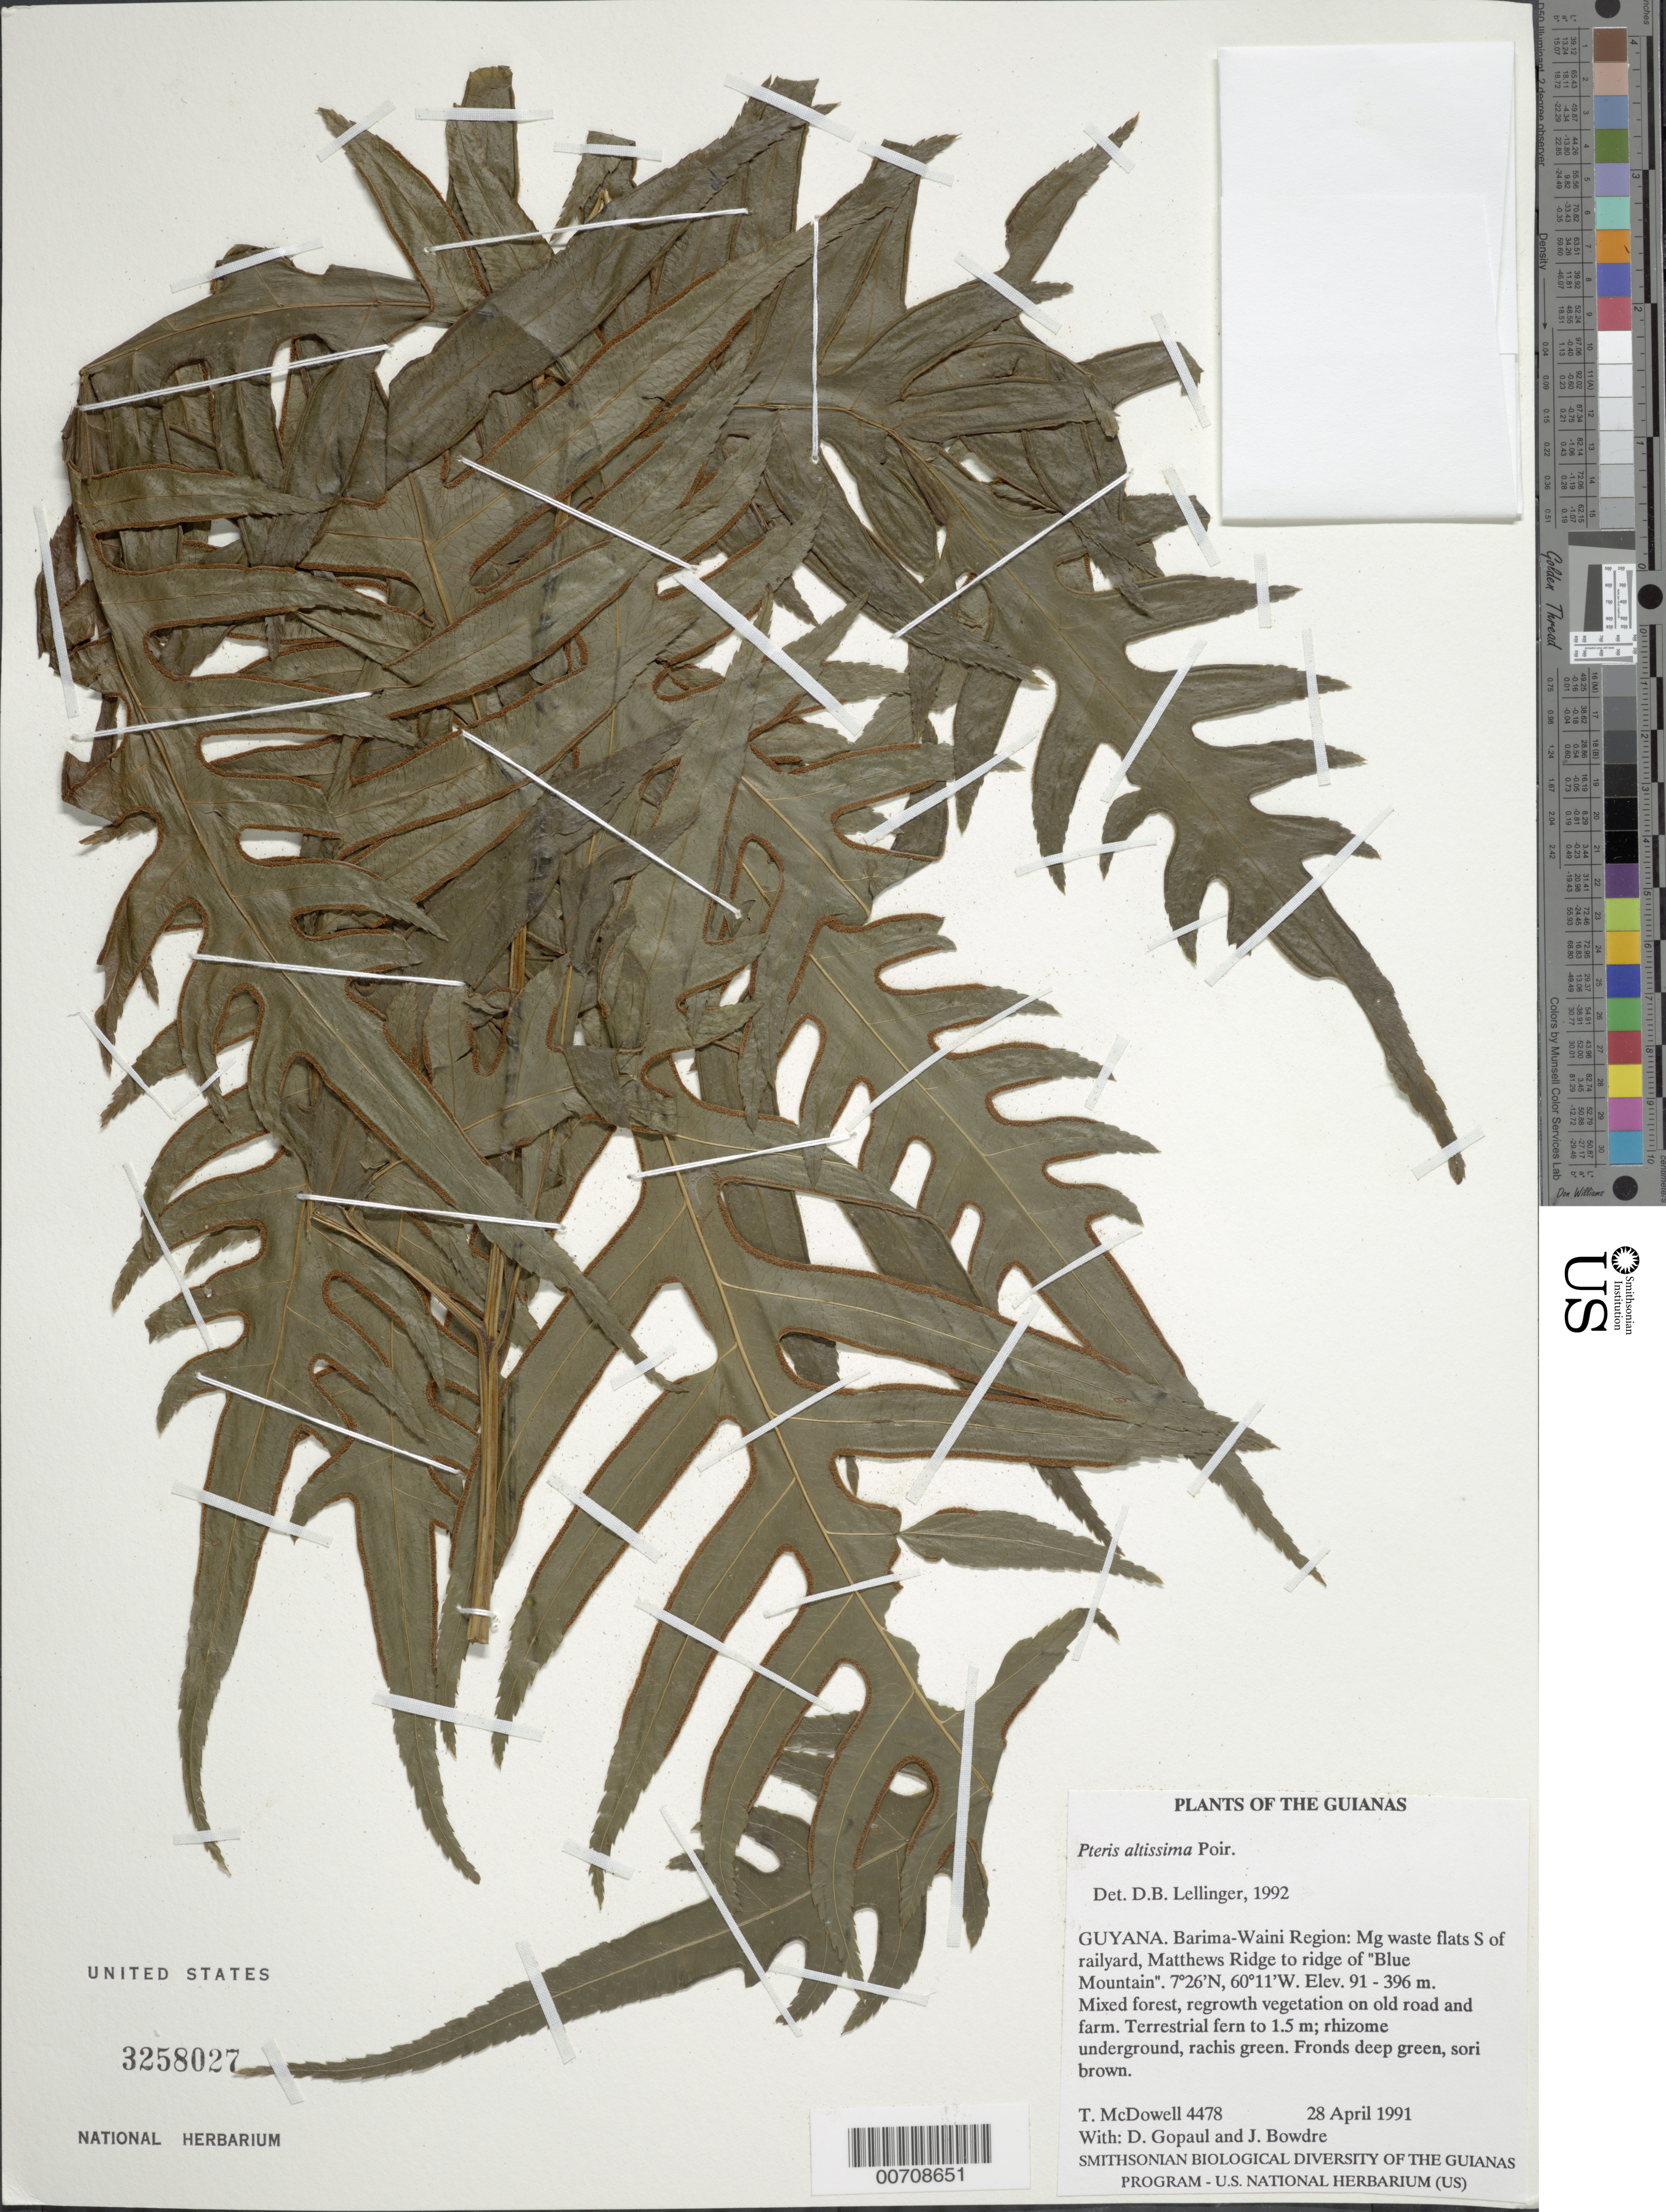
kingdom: Plantae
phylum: Tracheophyta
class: Polypodiopsida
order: Polypodiales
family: Pteridaceae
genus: Pteris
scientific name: Pteris altissima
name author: Poir.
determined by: Lellinger, David B., (BOT), Smithsonian Institution - National Museum of Natural History (UNITED STATES)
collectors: T. McDowell, D. Gopaul & J. Bowdre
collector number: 4478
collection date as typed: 28 April 1991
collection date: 1991-04-28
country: Guyana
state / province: Barima-Waini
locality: Mg waste flats S of railyard, Matthews Ridge to ridge of "Blue Mountain"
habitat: Mixed forest, regrowth vegetation on old road and farm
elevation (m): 91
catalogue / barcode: US 3258027